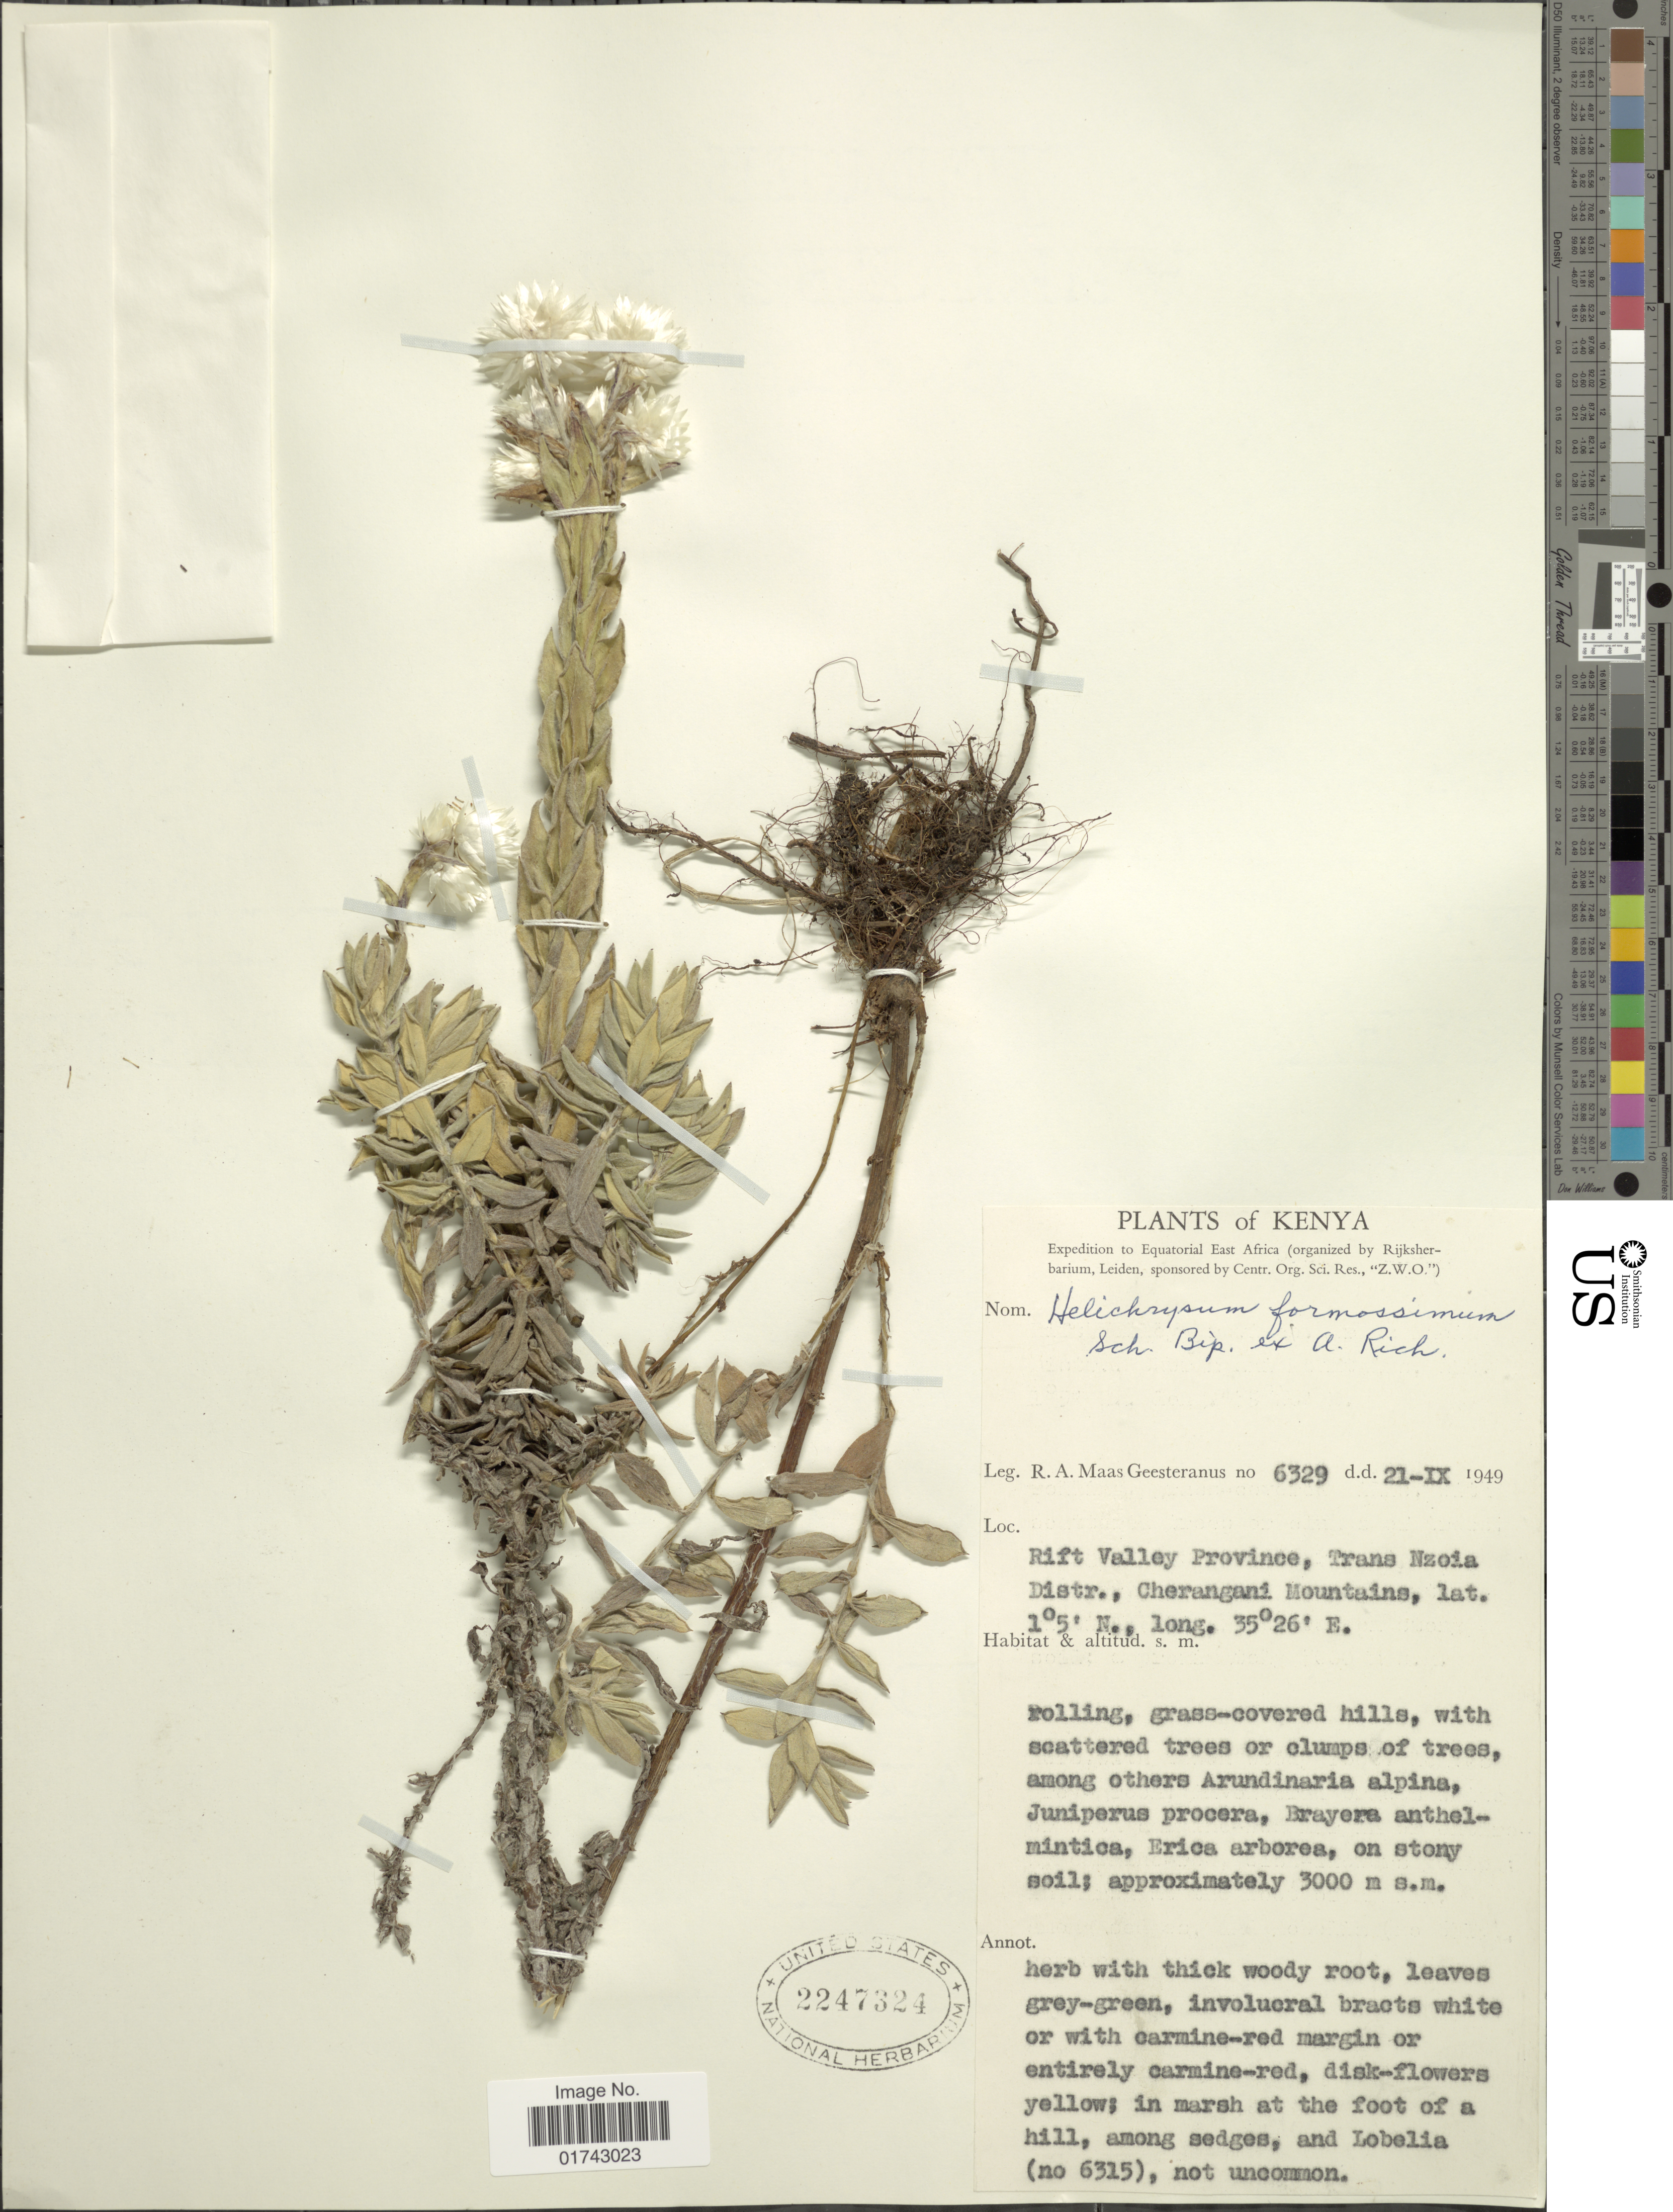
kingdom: Plantae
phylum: Tracheophyta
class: Magnoliopsida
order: Asterales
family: Asteraceae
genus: Helichrysum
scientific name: Helichrysum formosissimum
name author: Sch. Bip.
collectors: R. A. Maas Geesteranus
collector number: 6329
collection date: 1949-09-21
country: Kenya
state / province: Trans Nzoia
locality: Rift Valley Province, Trans Nzoia Distr., Cherangani Mountains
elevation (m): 3000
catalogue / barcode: US 2247324